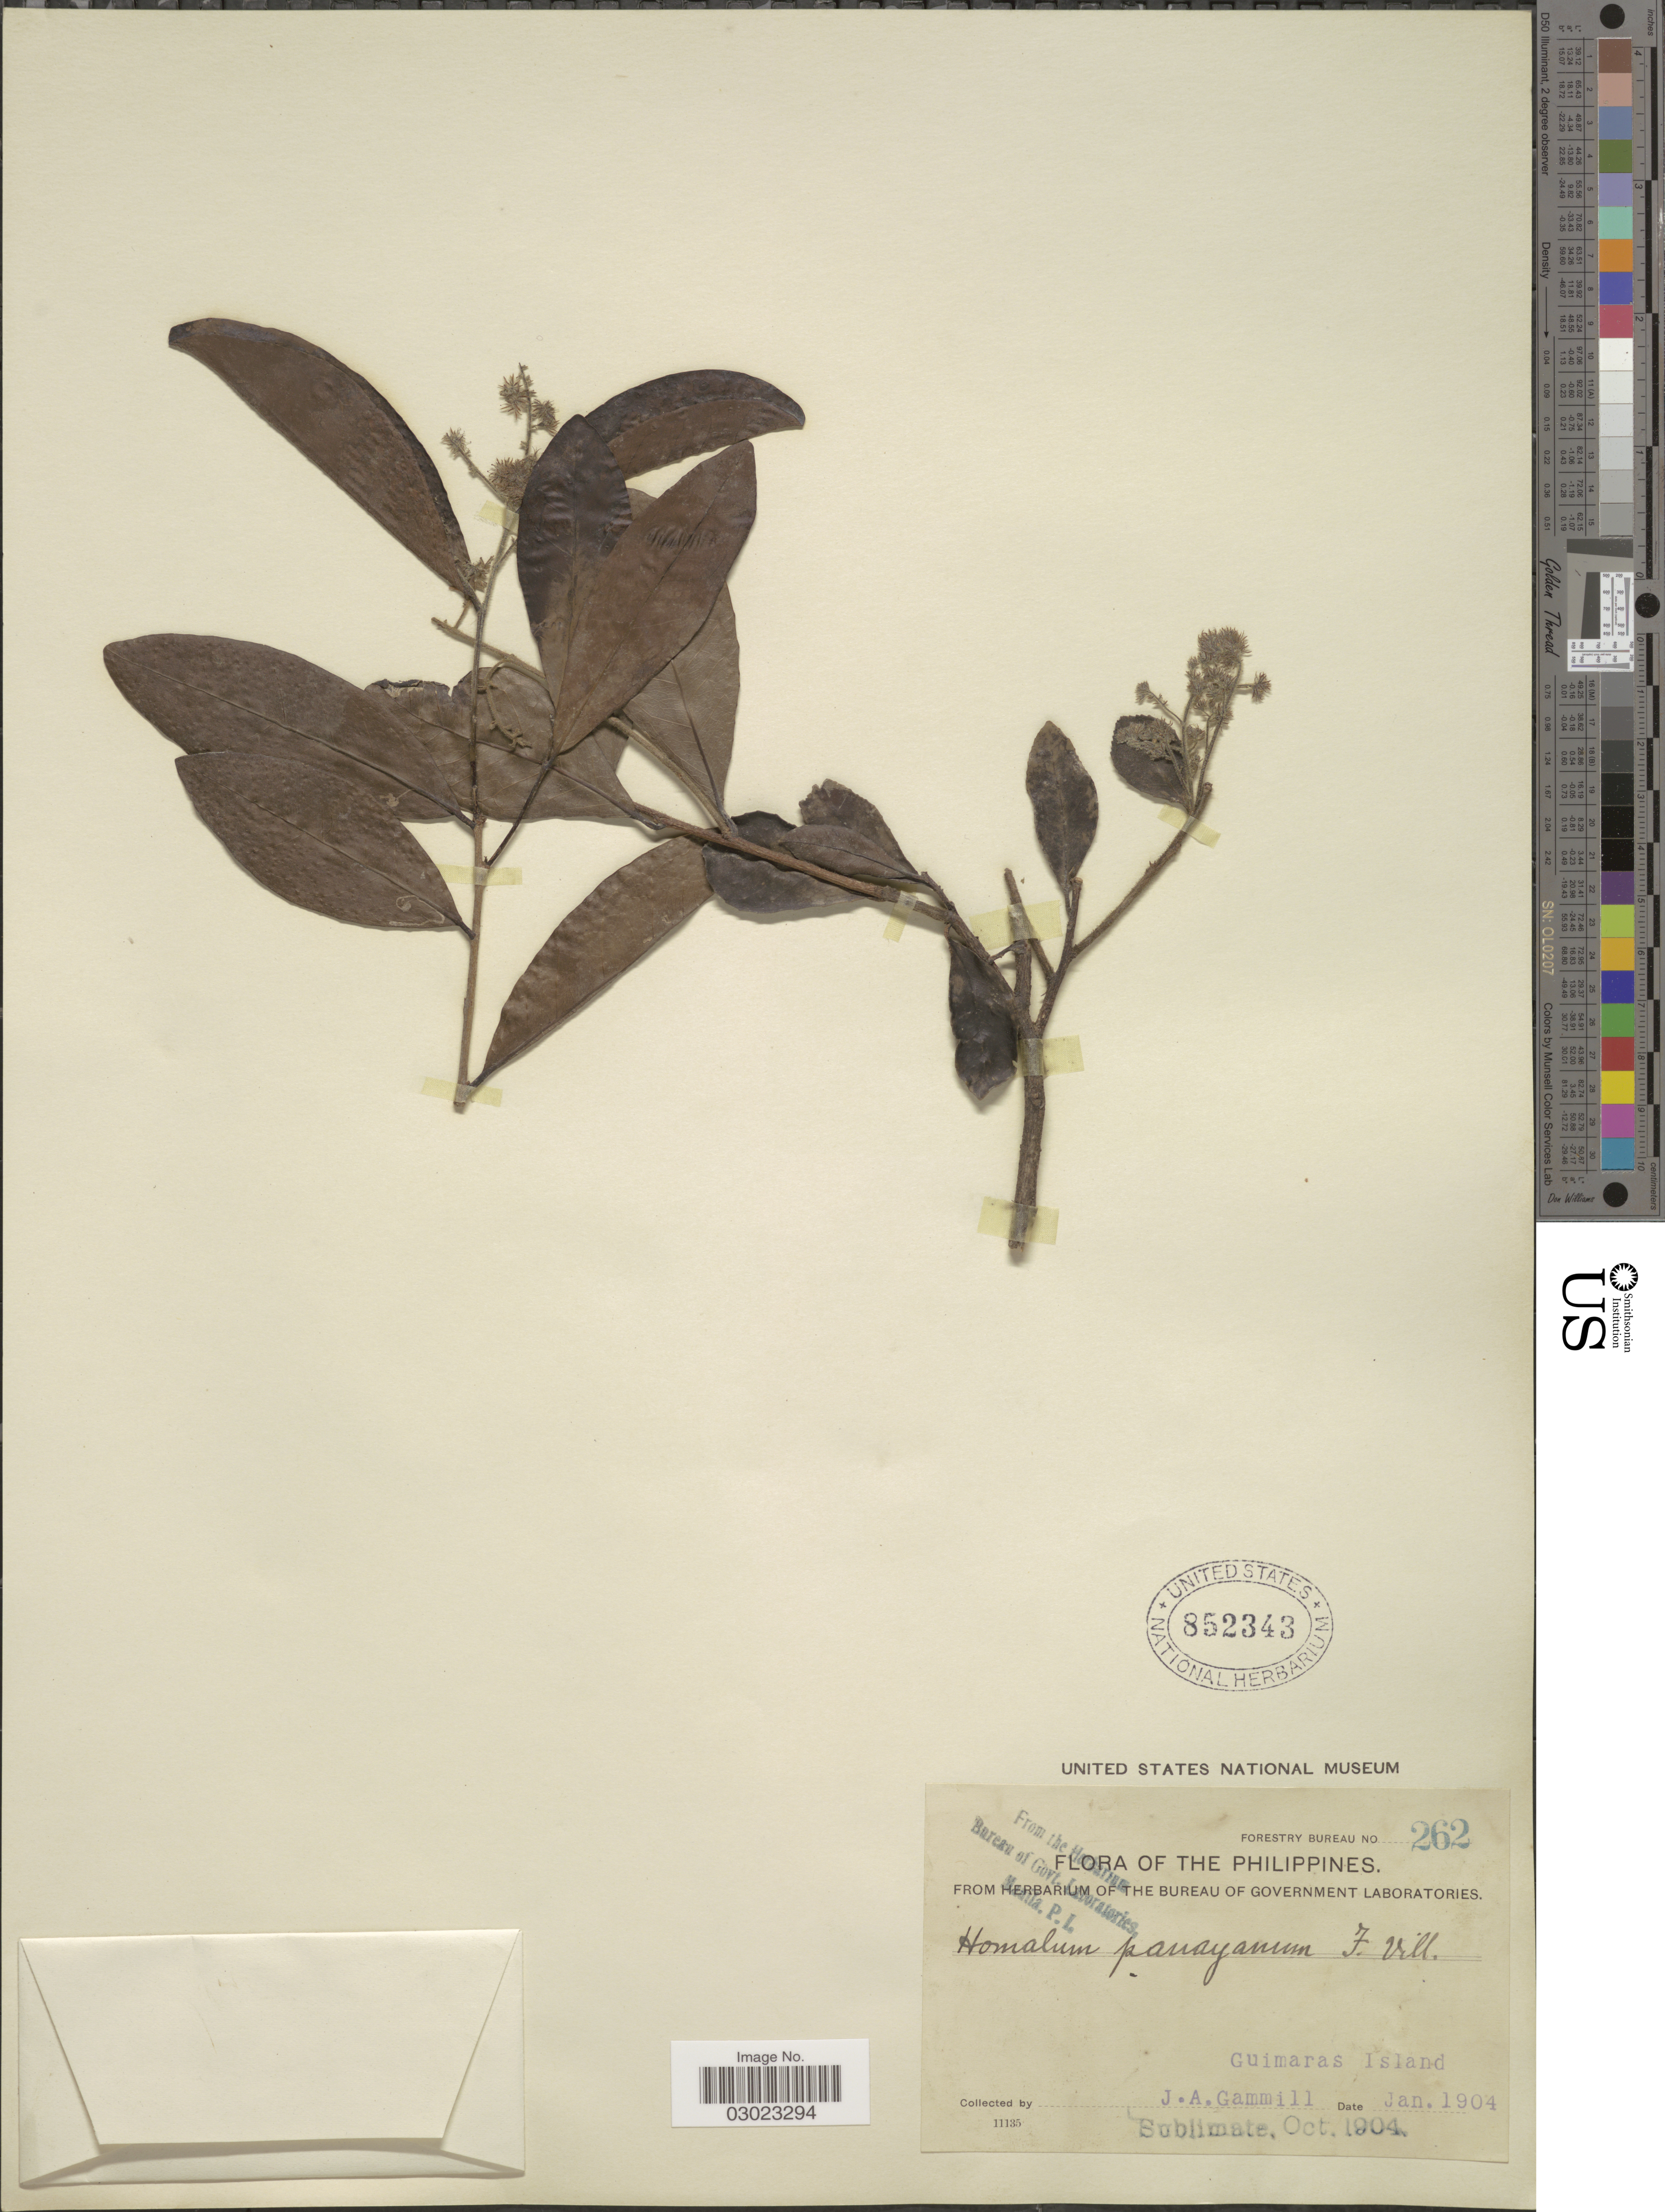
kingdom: Plantae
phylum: Tracheophyta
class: Magnoliopsida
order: Malpighiales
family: Salicaceae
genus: Homalium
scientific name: Homalium panayanum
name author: Fern.-Vill.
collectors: J. Gammill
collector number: Forestry Bureau 262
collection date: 1904-01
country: Philippines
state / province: Western Visayas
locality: Guimaras Island.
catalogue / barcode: US 852343